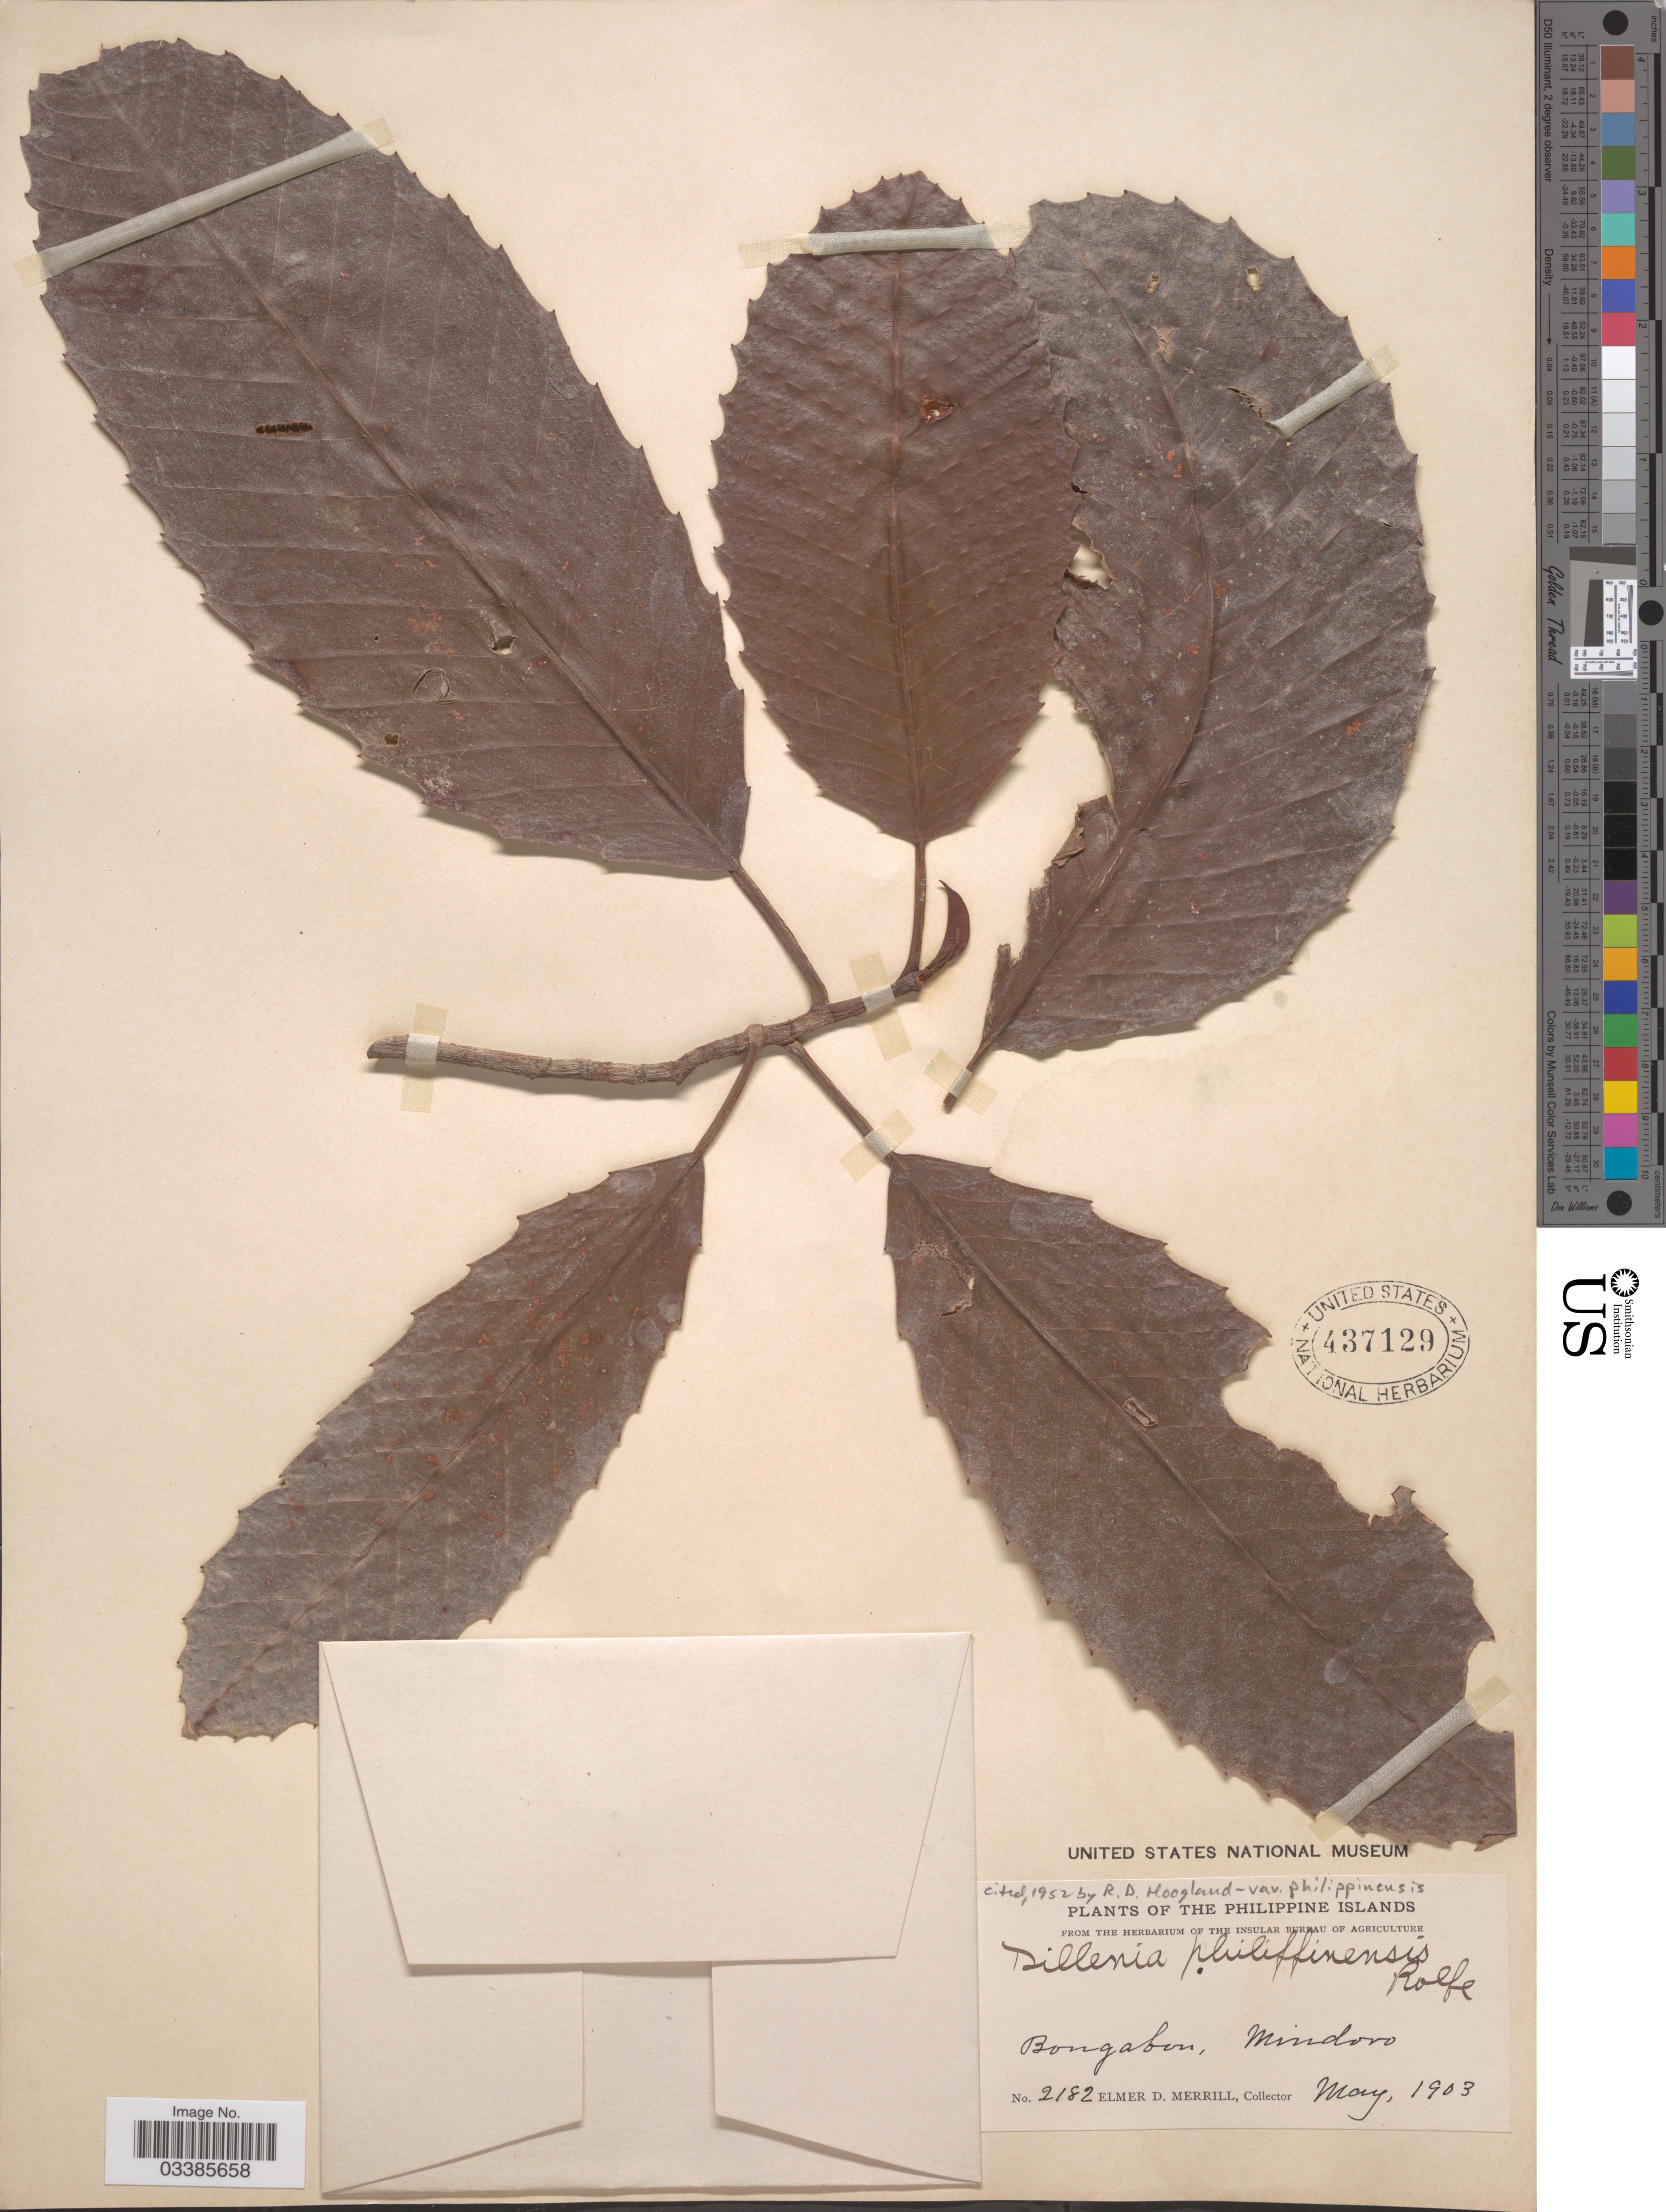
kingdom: Plantae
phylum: Tracheophyta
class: Magnoliopsida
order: Dilleniales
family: Dilleniaceae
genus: Dillenia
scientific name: Dillenia philippinensis var. philippinensis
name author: Rolfe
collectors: E. D. Merrill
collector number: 2182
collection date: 1903-05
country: Philippines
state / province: Mimaropa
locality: Bongabon, Mindoro.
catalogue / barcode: US 437129